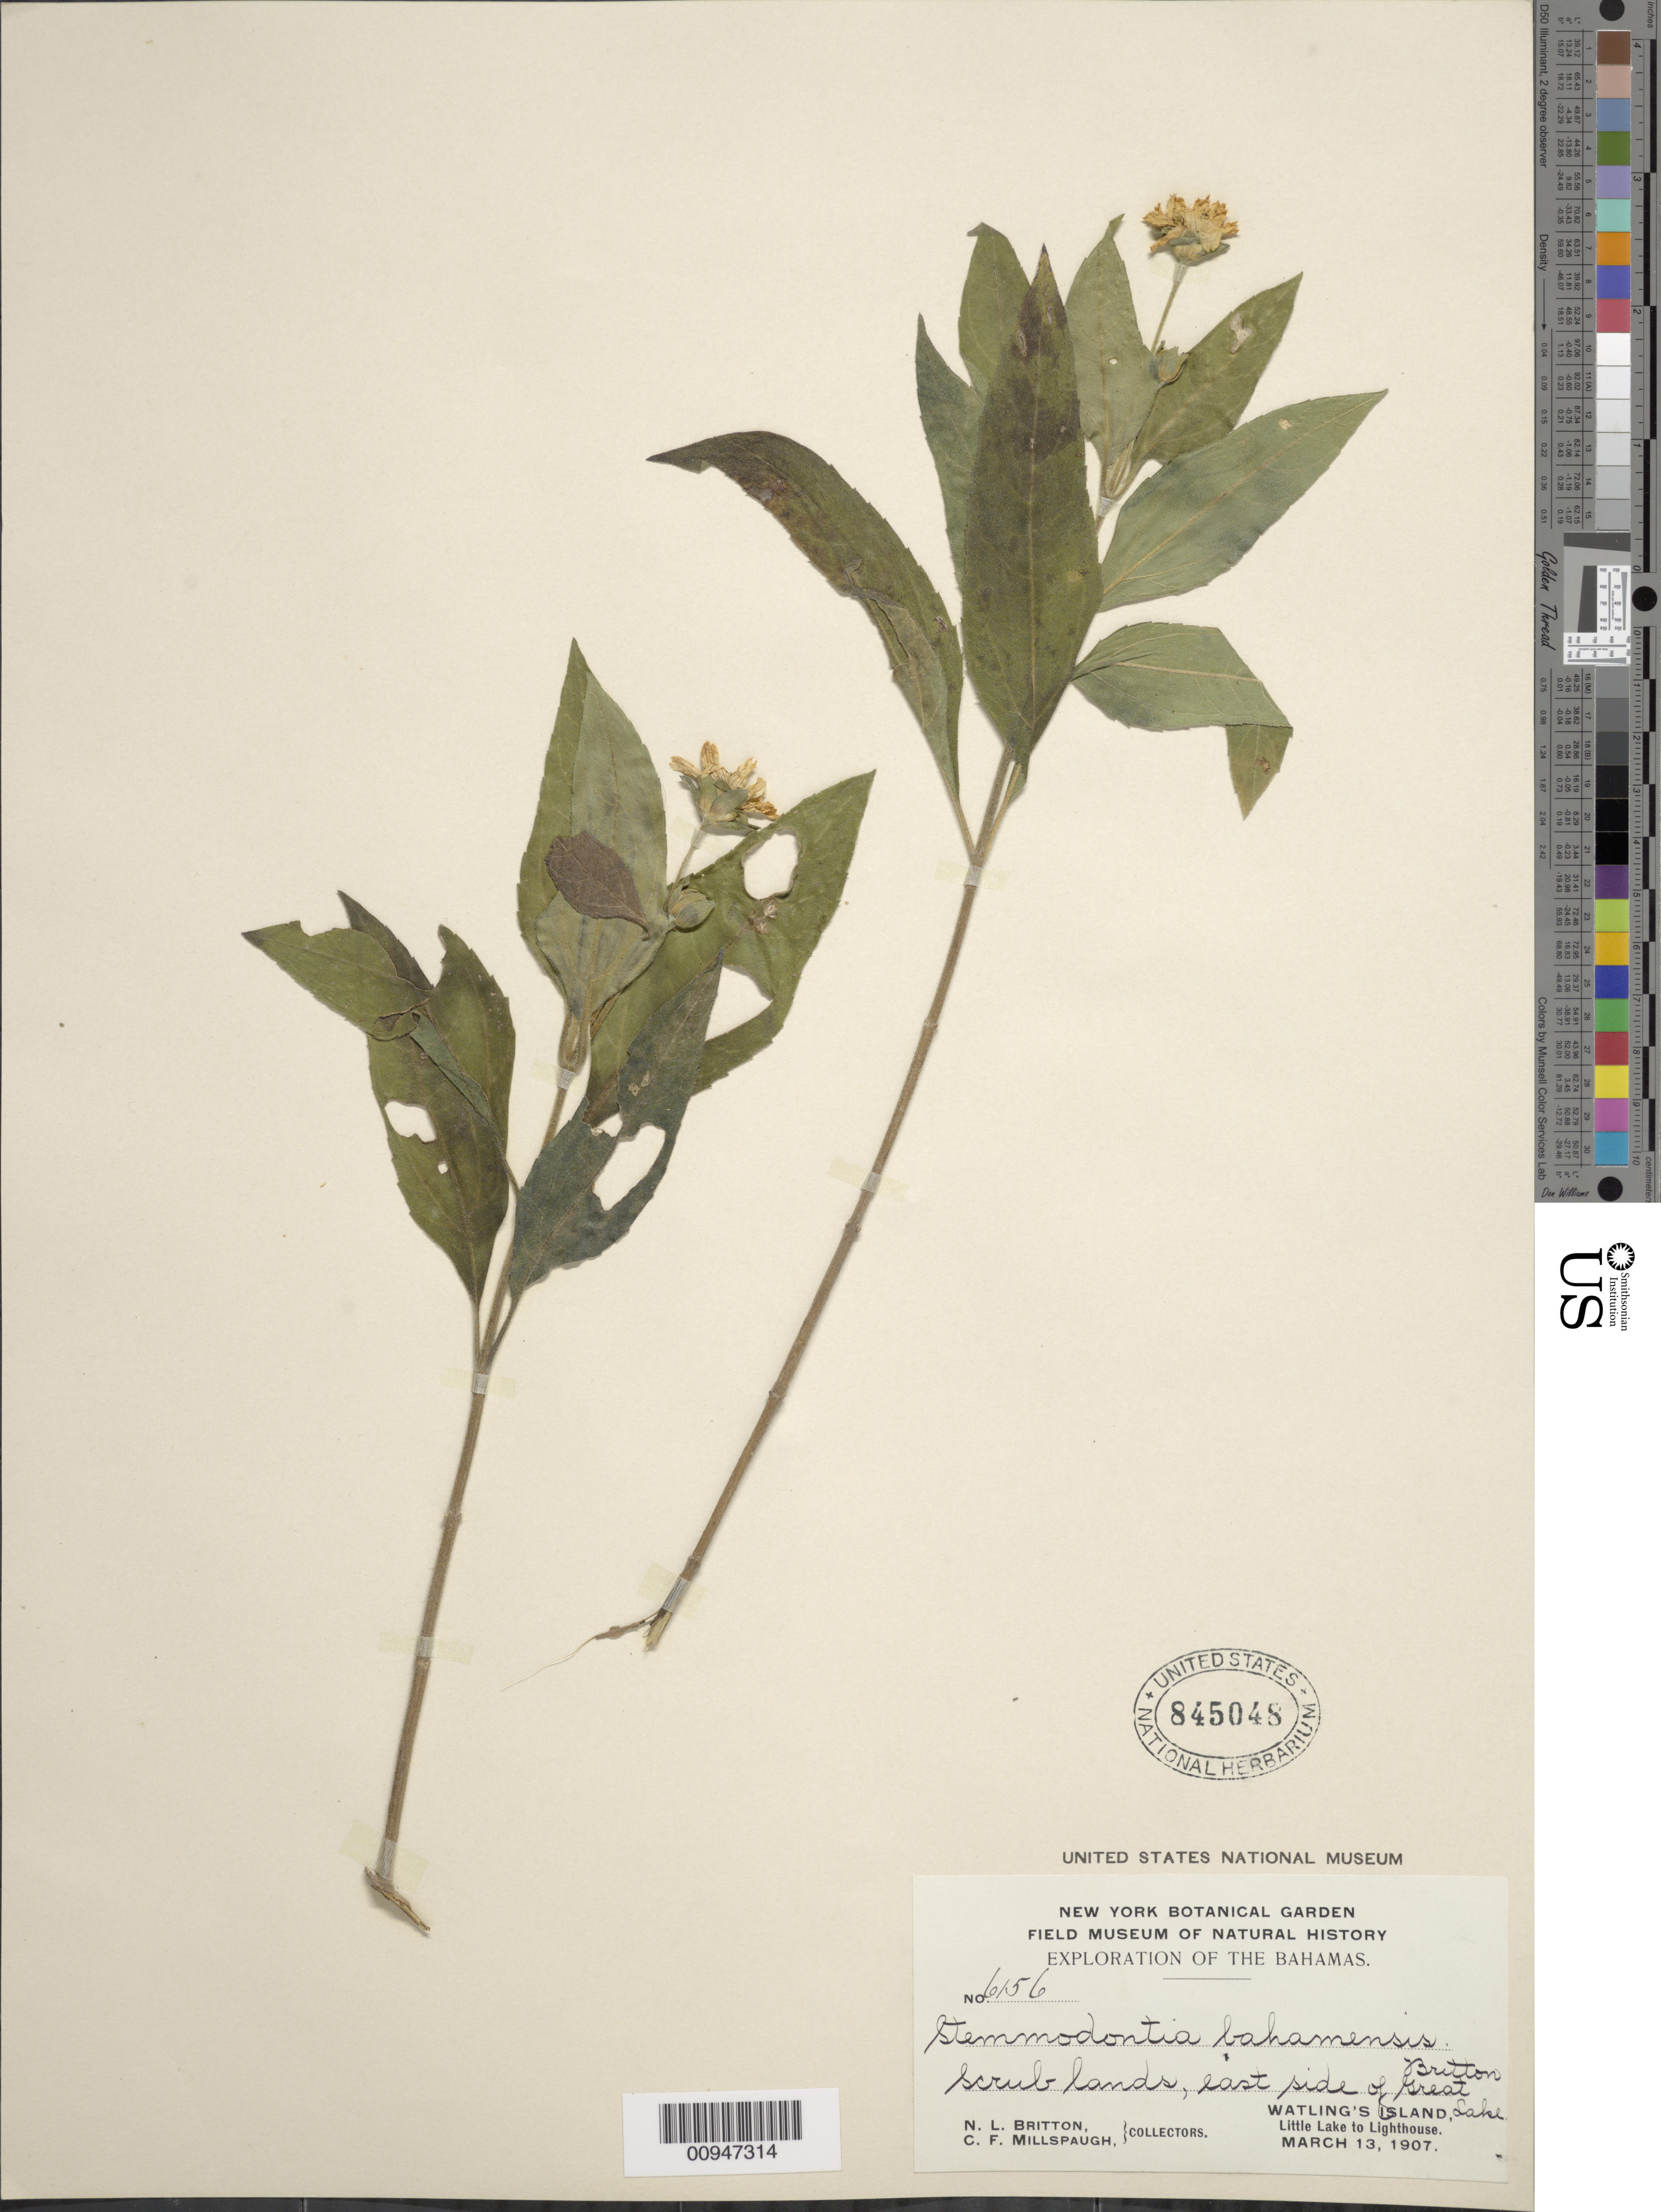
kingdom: Plantae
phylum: Tracheophyta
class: Magnoliopsida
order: Asterales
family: Asteraceae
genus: Wedelia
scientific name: Wedelia bahiensis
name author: H. Rob.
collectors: N. Britton & C. F. Millspaugh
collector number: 6156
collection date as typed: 13 Mar 1907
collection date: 1907-03-13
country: Bahamas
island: Watling's Island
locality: Watling's Island, Little Lake to Lighthouse, east side of Great Britton Lake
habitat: Scrub lands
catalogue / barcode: US 845048